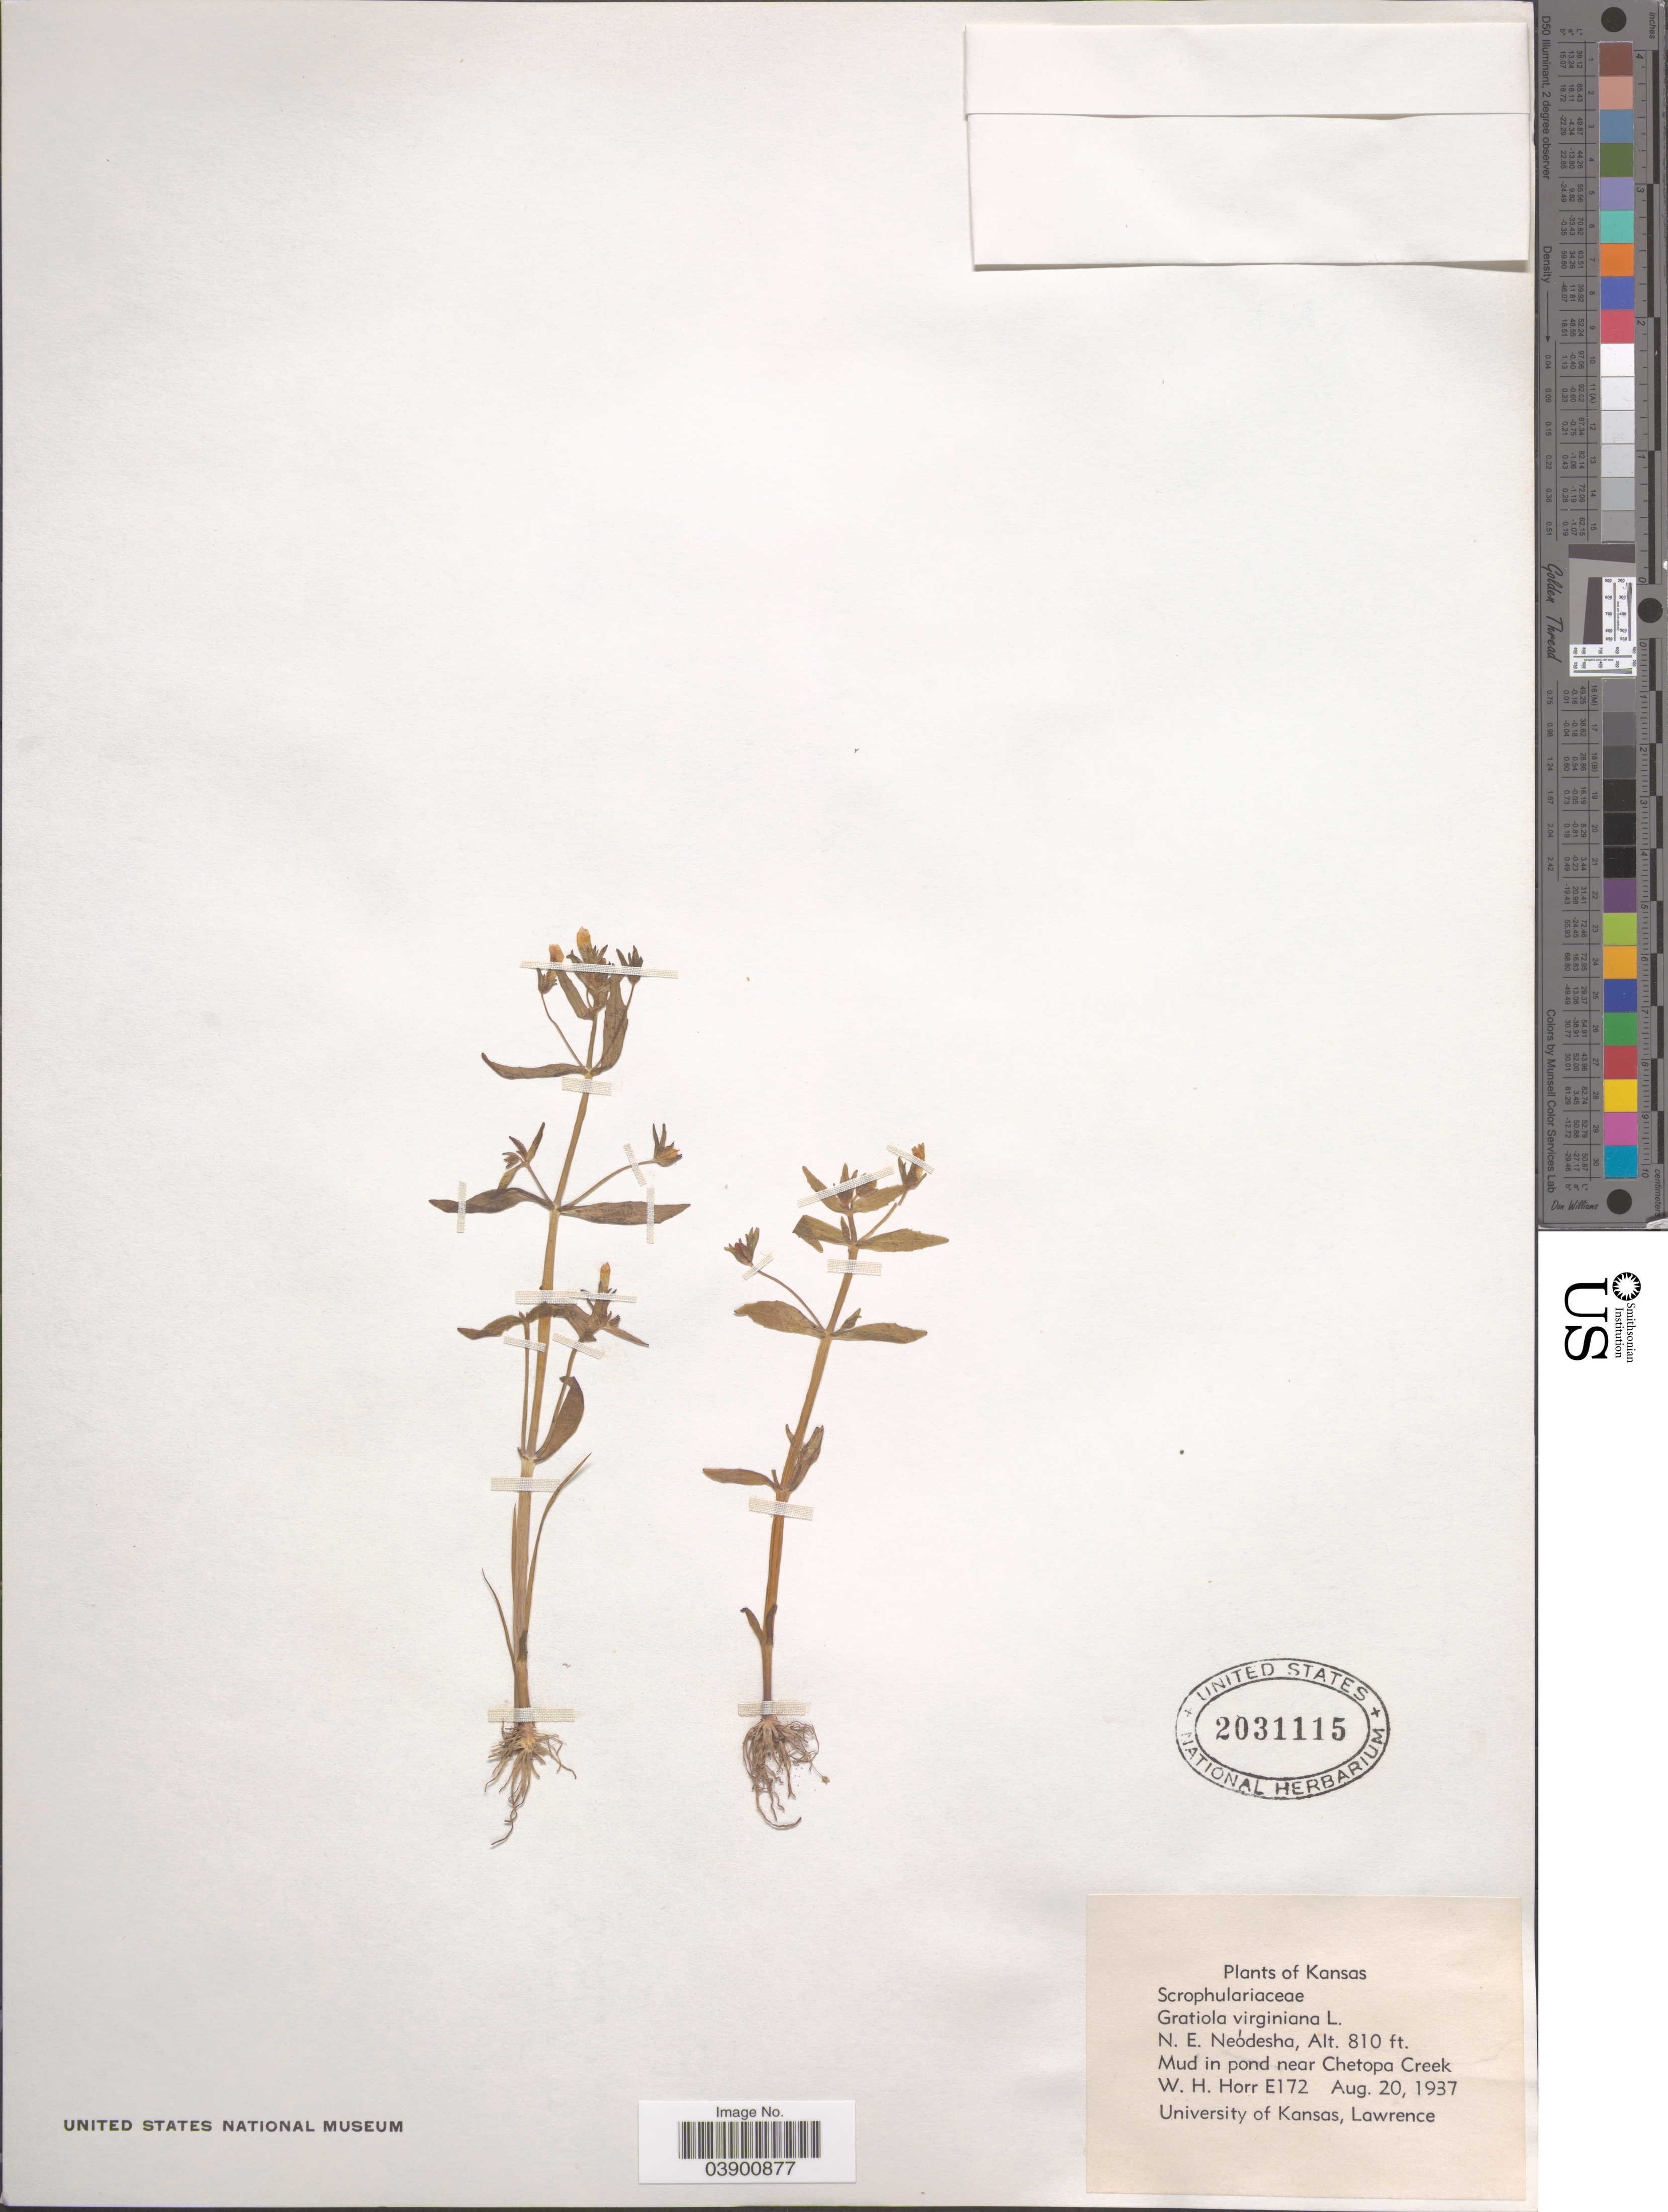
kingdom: Plantae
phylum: Tracheophyta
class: Magnoliopsida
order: Lamiales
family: Plantaginaceae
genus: Gratiola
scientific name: Gratiola virginiana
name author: L.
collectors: W. H. Horr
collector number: E172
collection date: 1937-08-20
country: United States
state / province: Kansas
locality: N. E. Neodesha. In pond near Chetopa Creek.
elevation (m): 247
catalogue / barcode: US 2031115